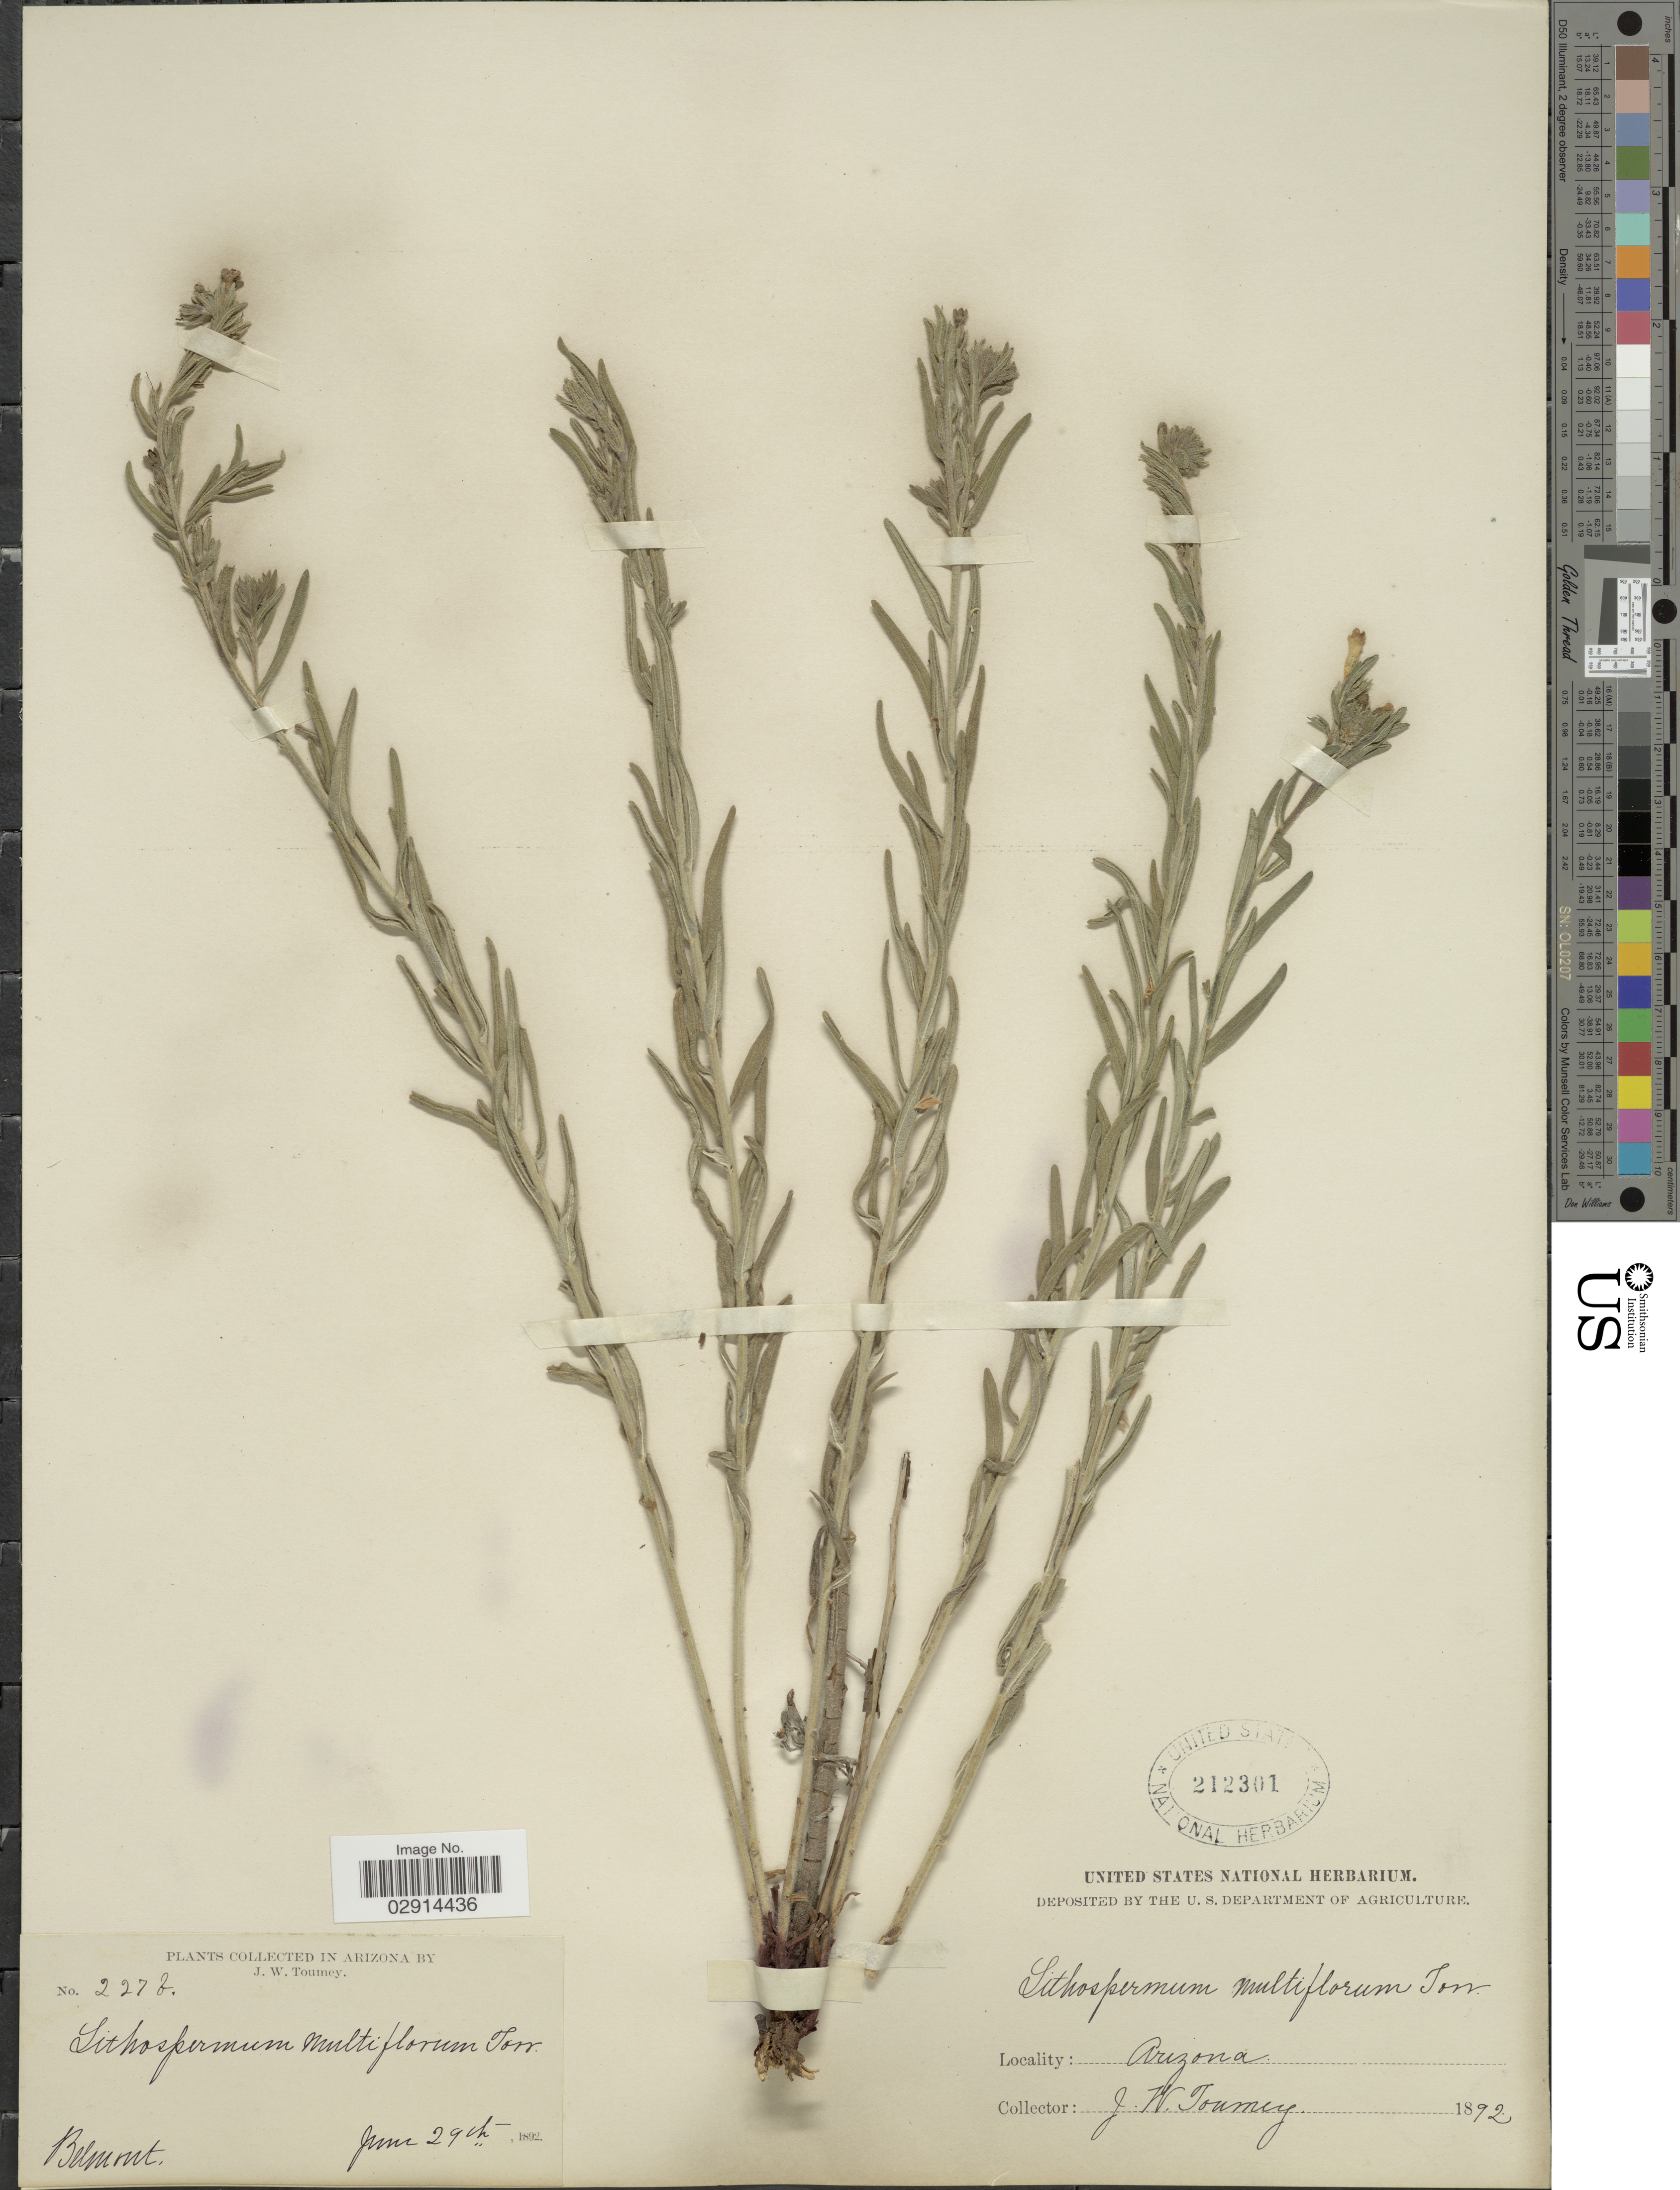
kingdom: Plantae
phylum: Tracheophyta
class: Magnoliopsida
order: Boraginales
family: Boraginaceae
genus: Lithospermum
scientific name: Lithospermum multiflorum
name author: Torr. ex A. Gray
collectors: J. W. Toumey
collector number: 227b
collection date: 1892-06-29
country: United States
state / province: Arizona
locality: Belmont.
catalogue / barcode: US 212301